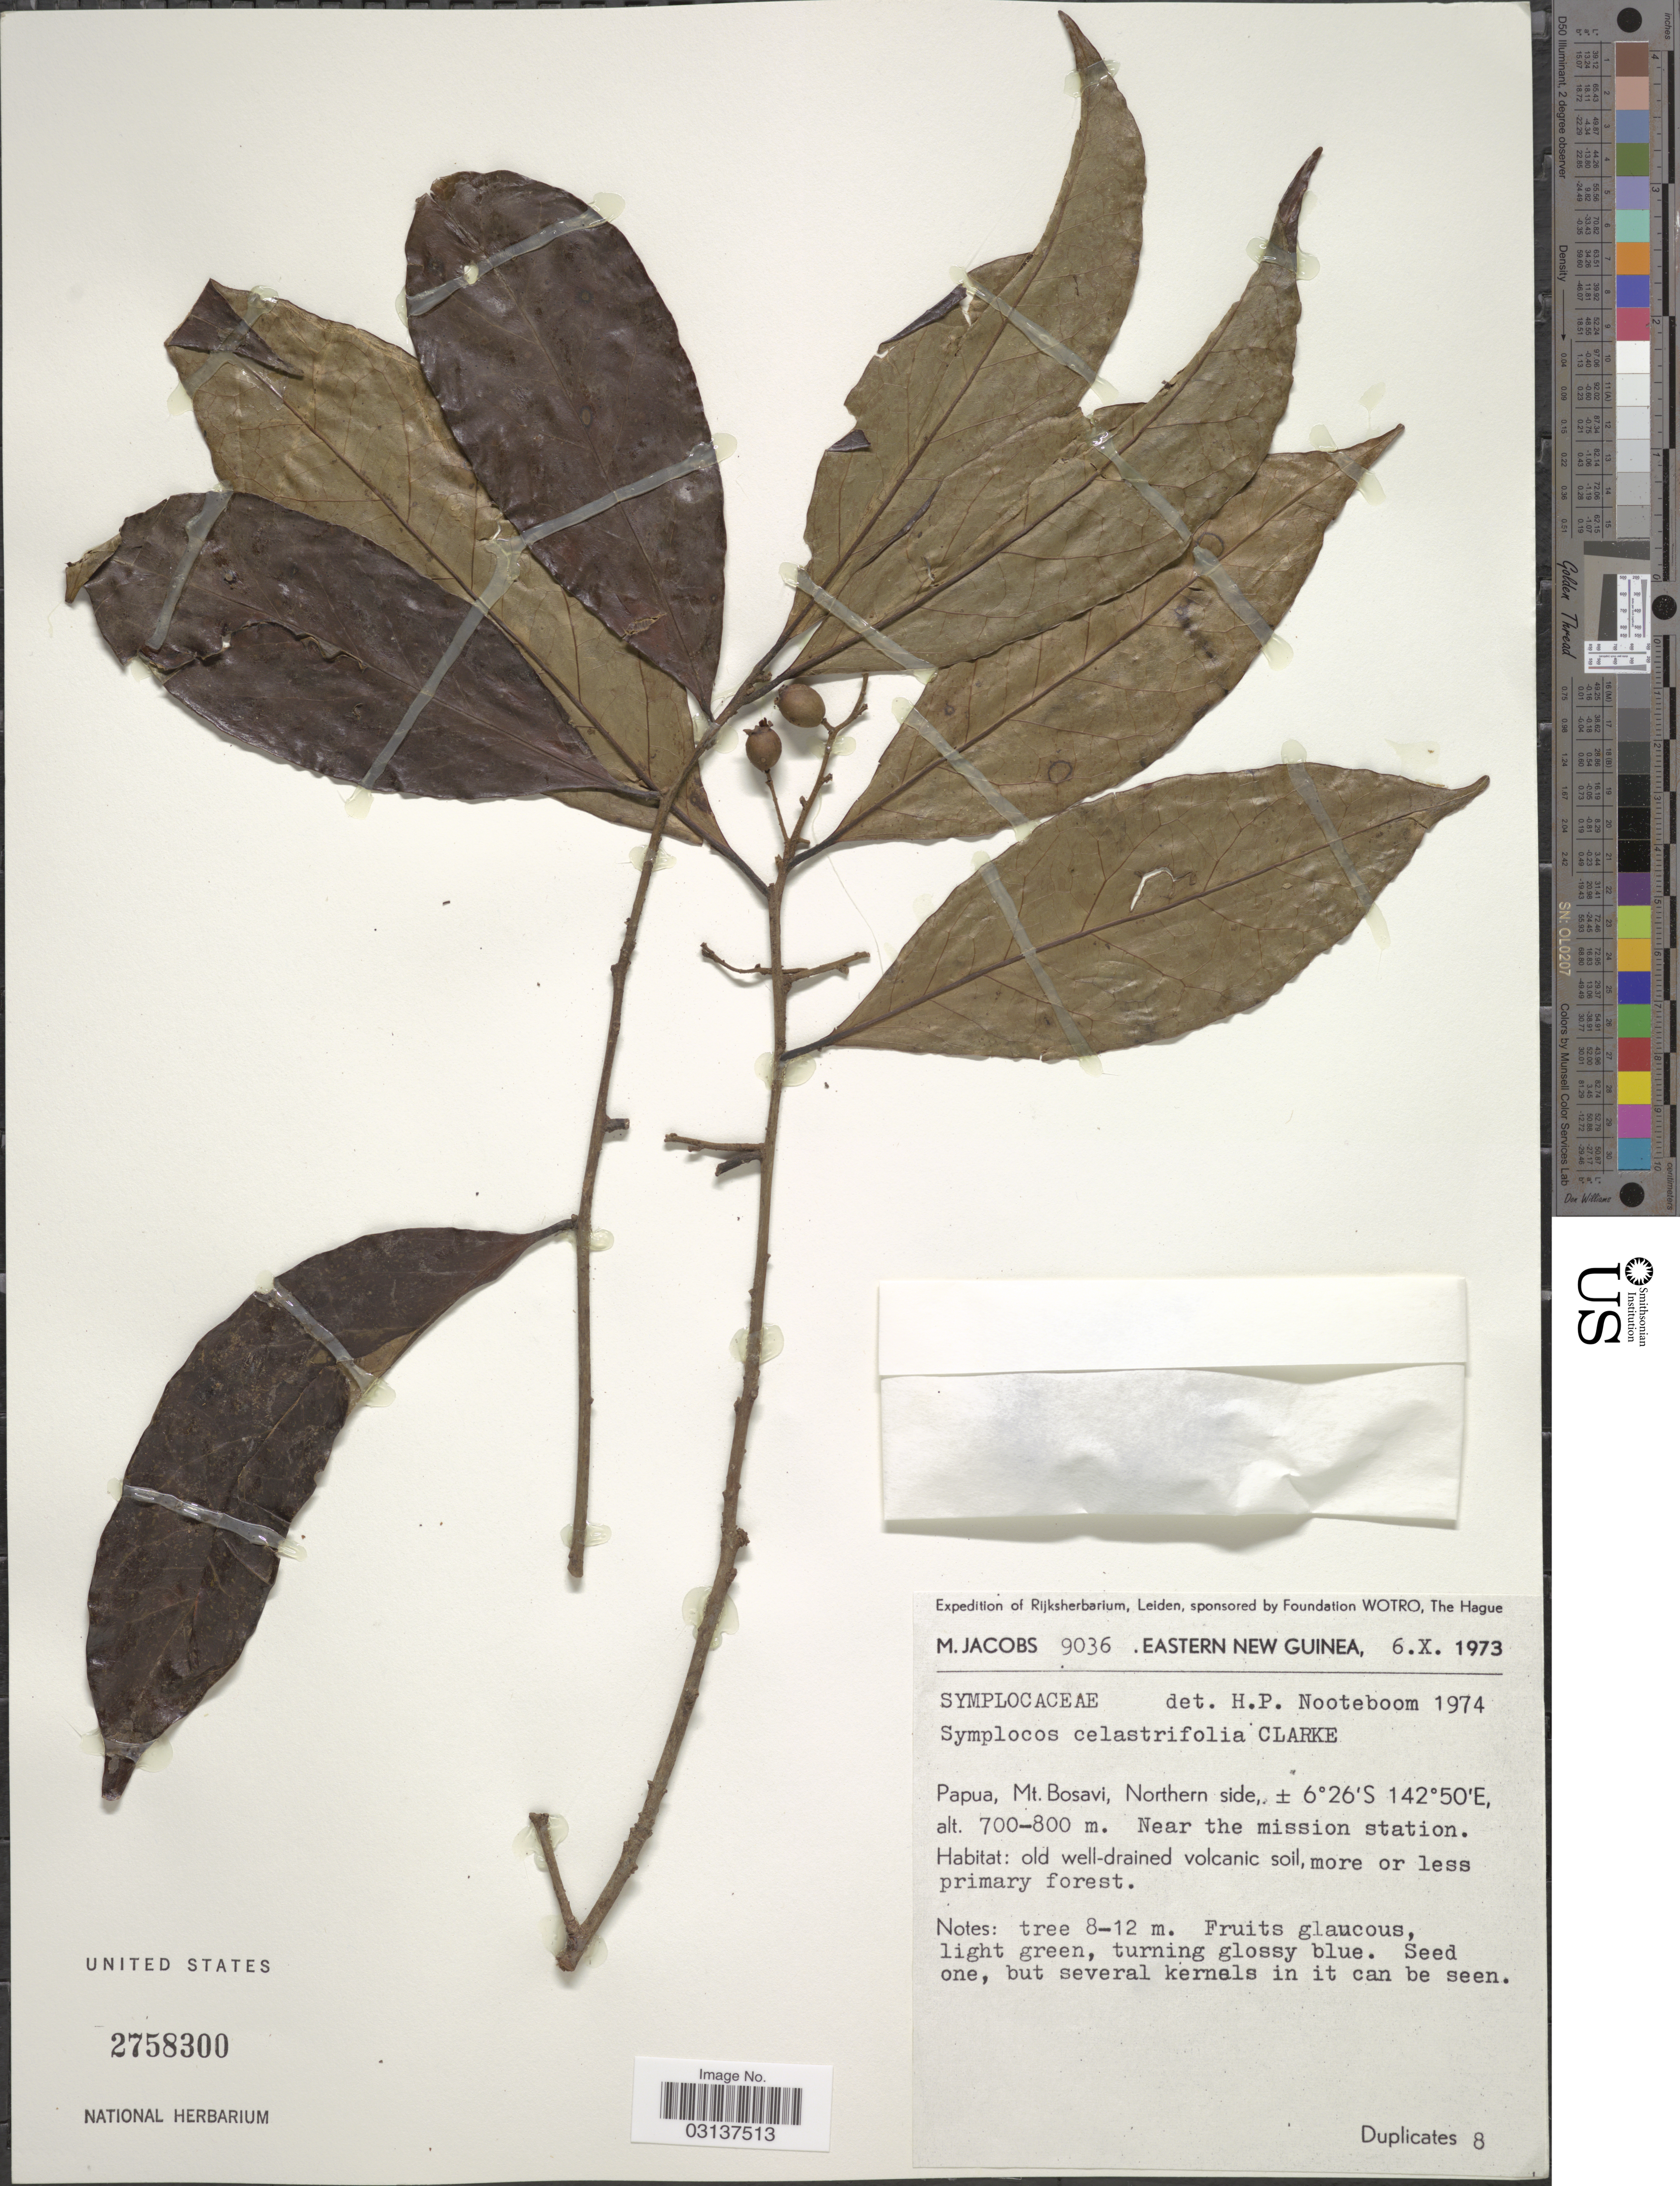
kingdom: Plantae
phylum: Tracheophyta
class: Magnoliopsida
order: Ericales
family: Symplocaceae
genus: Symplocos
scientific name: Symplocos celastrifolia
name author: Griff. ex C.B. Clarke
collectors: M. Jacobs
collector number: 9036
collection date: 1973-10-06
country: Papua New Guinea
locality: Eastern New Guinea, Papua, Mt. Bosavi, Northern side.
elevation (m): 700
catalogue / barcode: US 2758300